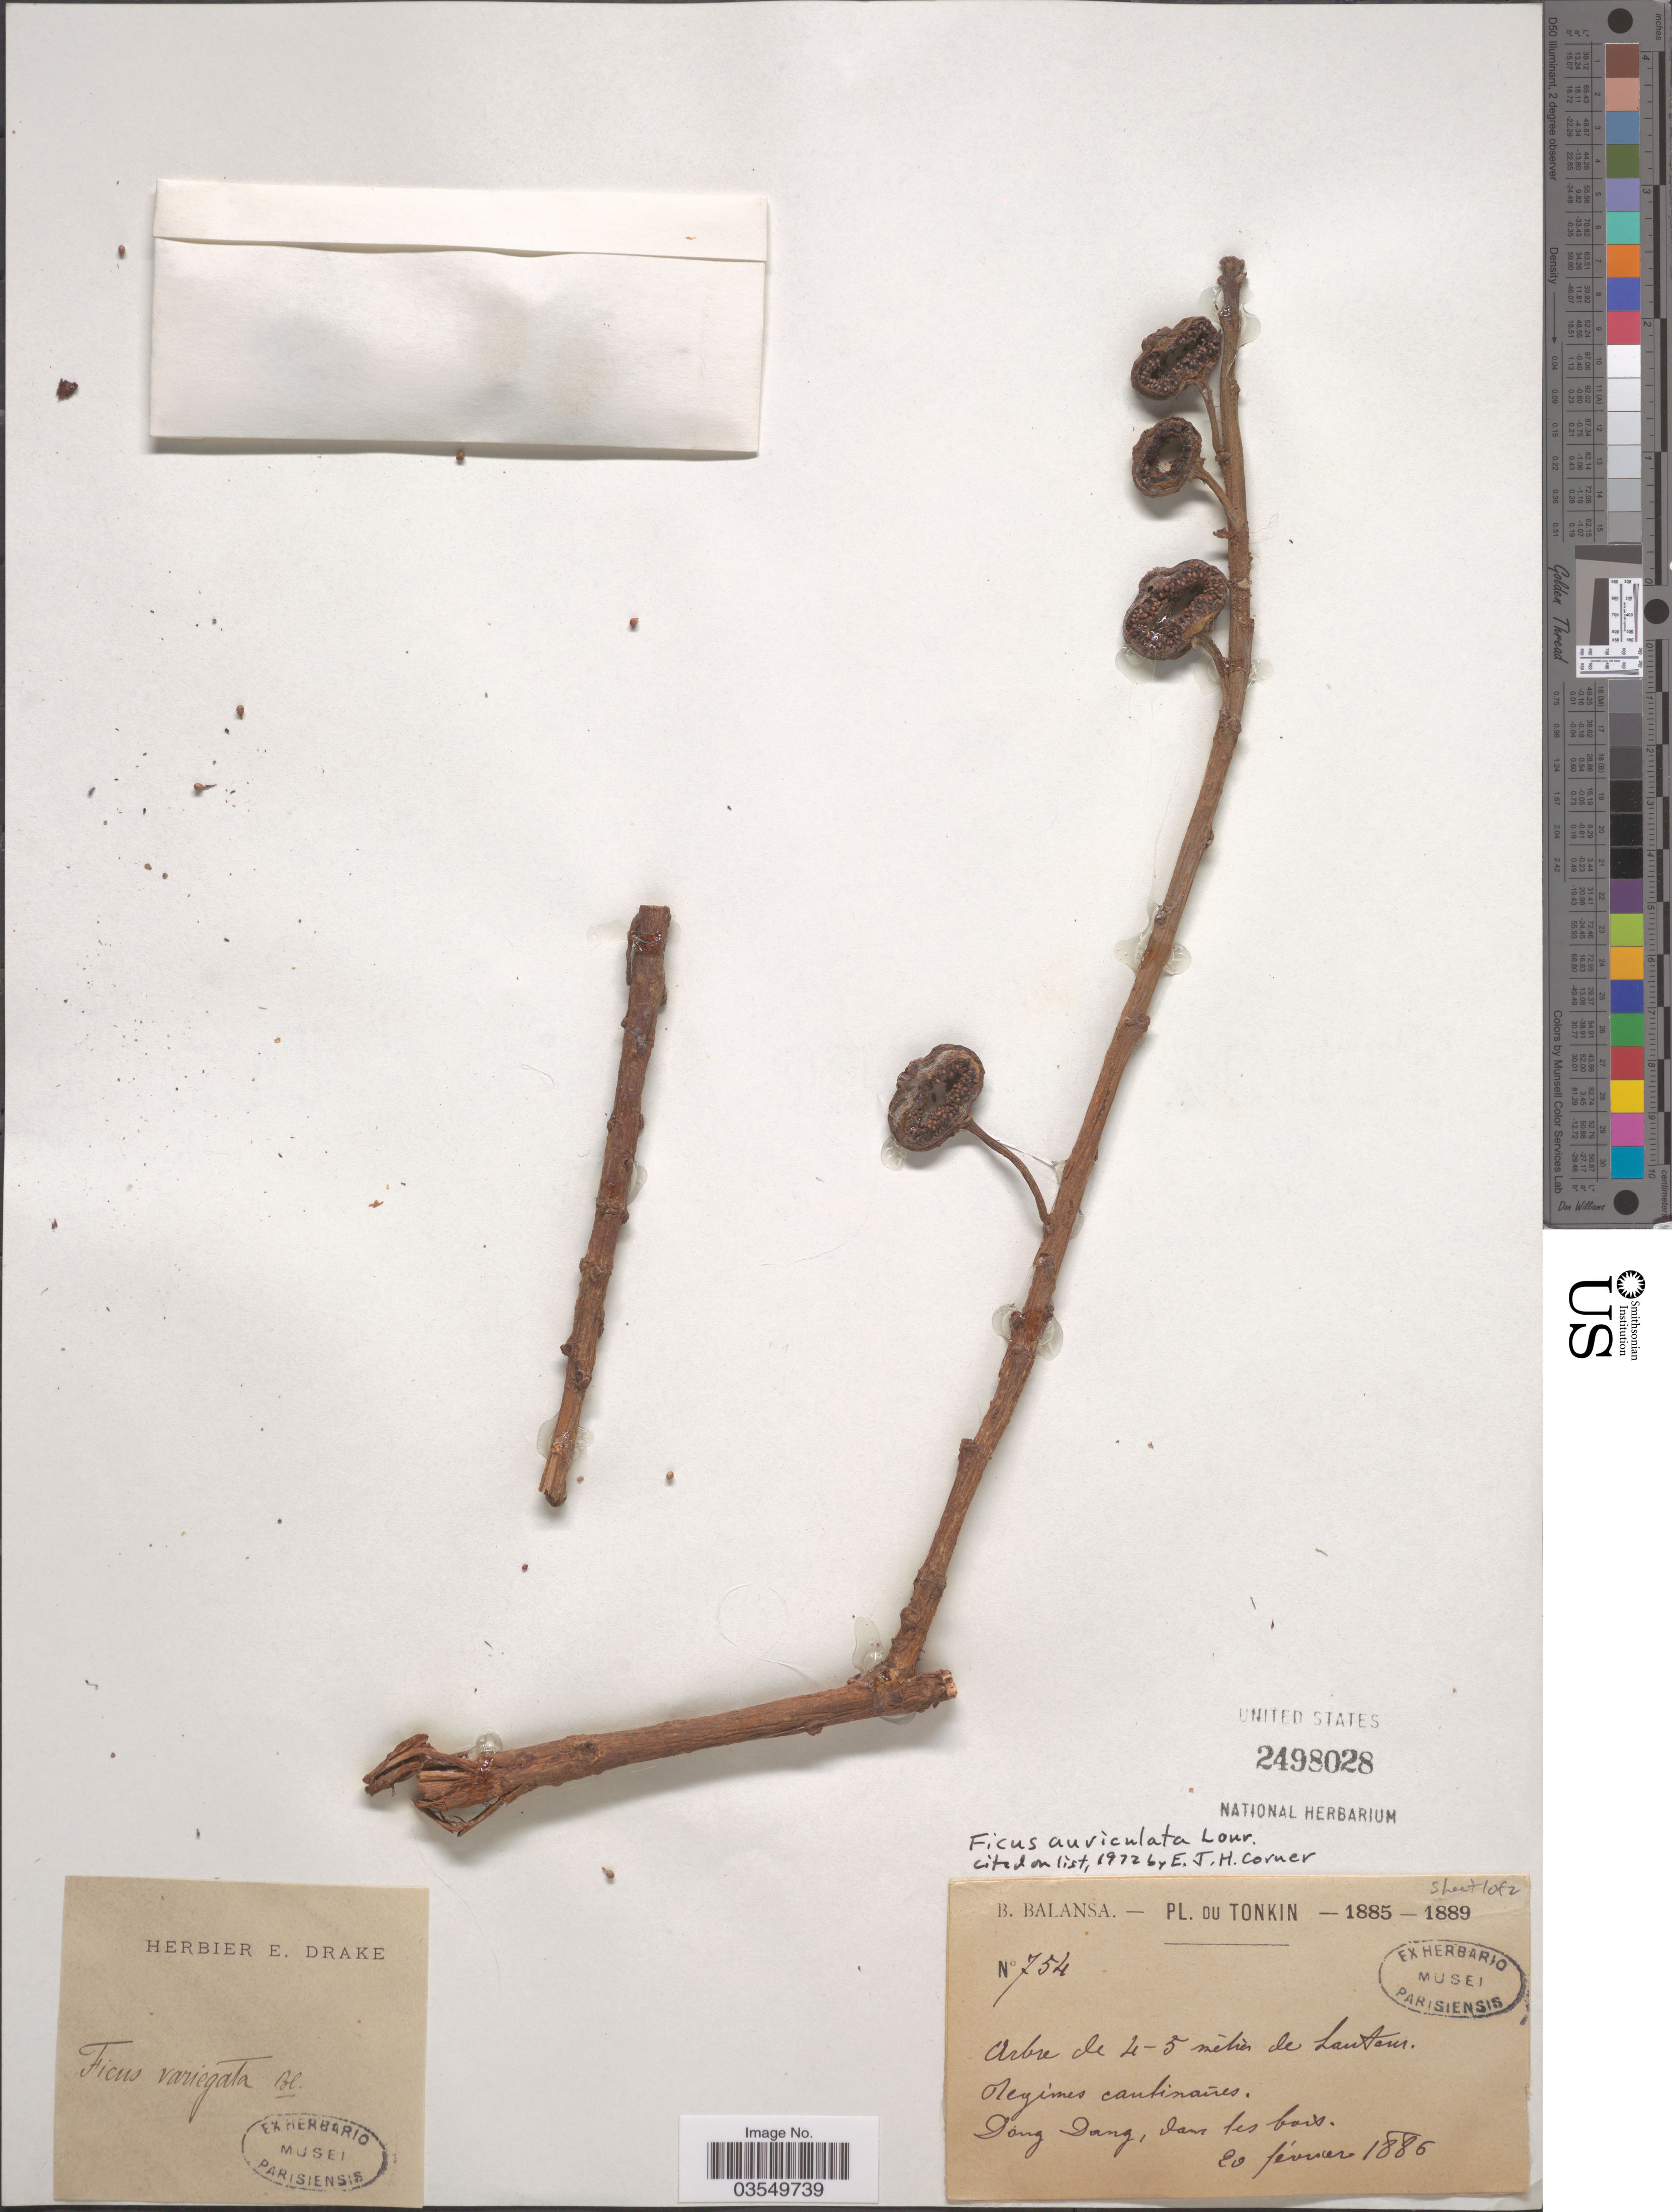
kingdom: Plantae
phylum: Tracheophyta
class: Magnoliopsida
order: Rosales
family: Moraceae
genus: Ficus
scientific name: Ficus auriculata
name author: Lour.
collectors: B. Balansa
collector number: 754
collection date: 1886-02-20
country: Vietnam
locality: Tonkin. Dong Dang, dans les bois.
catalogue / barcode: US 2498028